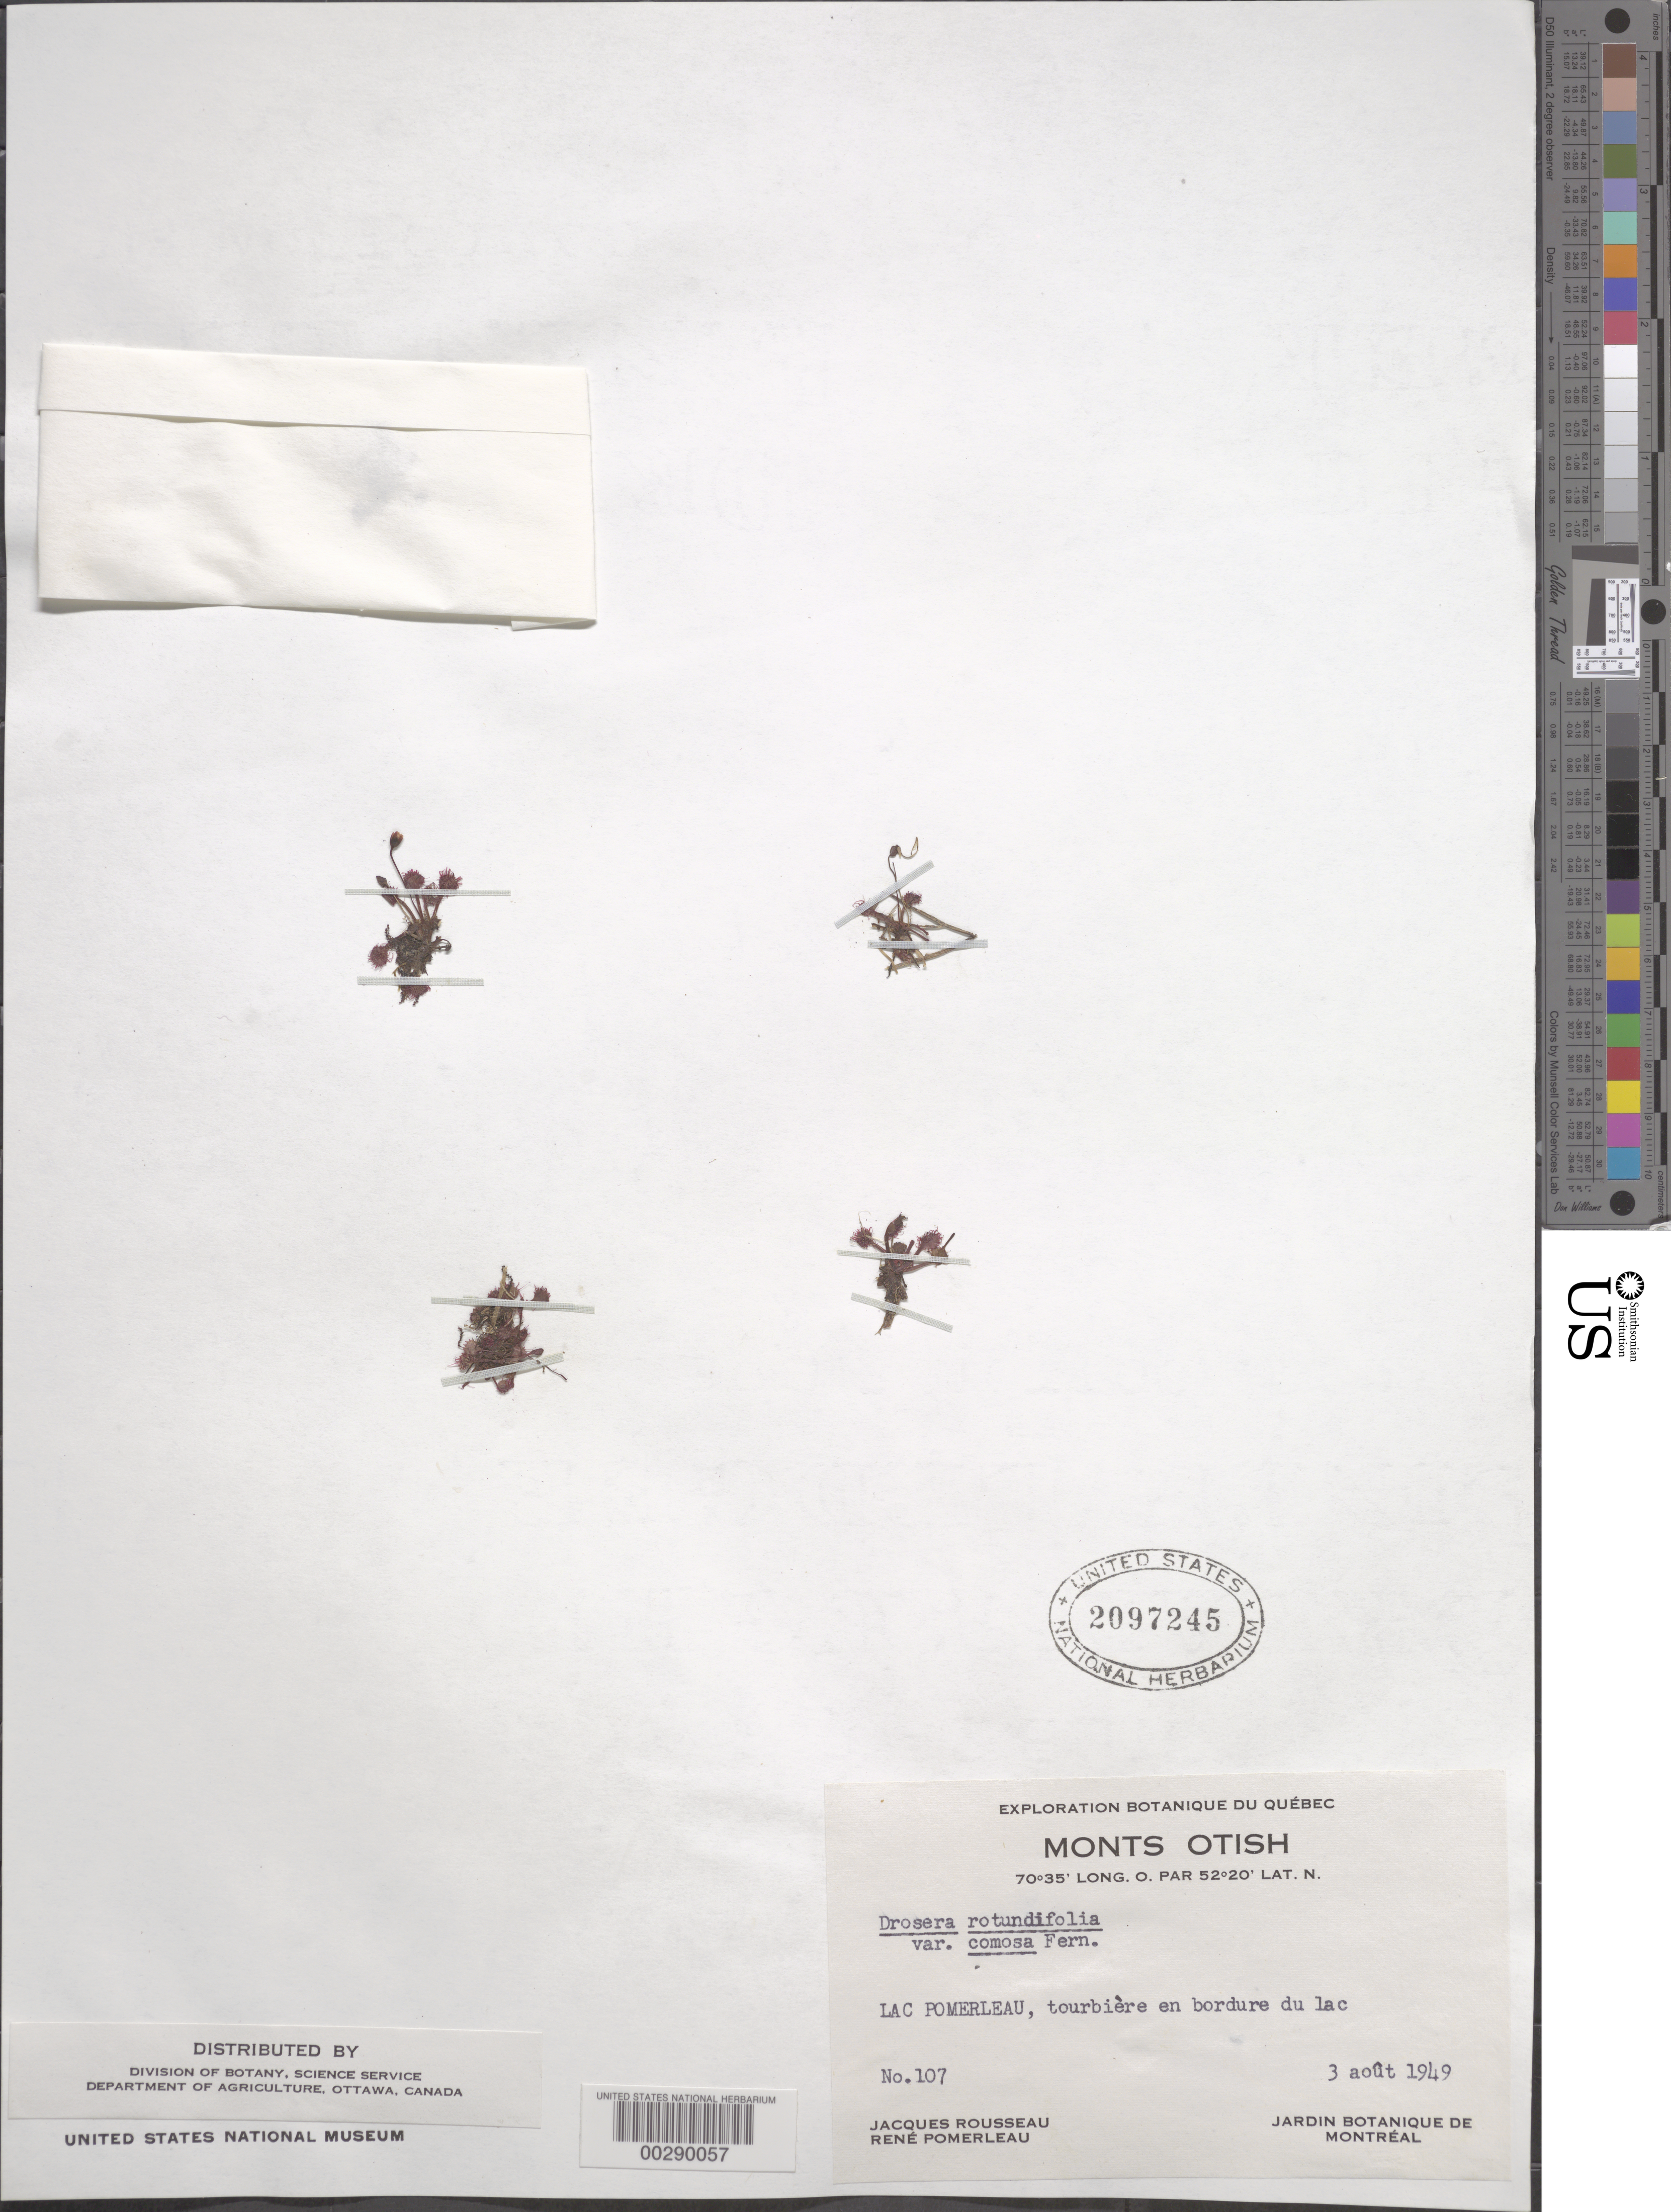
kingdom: Plantae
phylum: Tracheophyta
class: Magnoliopsida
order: Caryophyllales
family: Droseraceae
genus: Drosera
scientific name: Drosera rotundifolia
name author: L.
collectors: J. Rousseau & R. Pomerleau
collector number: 107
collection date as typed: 03 Aug 1949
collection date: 1949-08-03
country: Canada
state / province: Quebec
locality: Lac pomerleau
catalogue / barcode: US 2097245